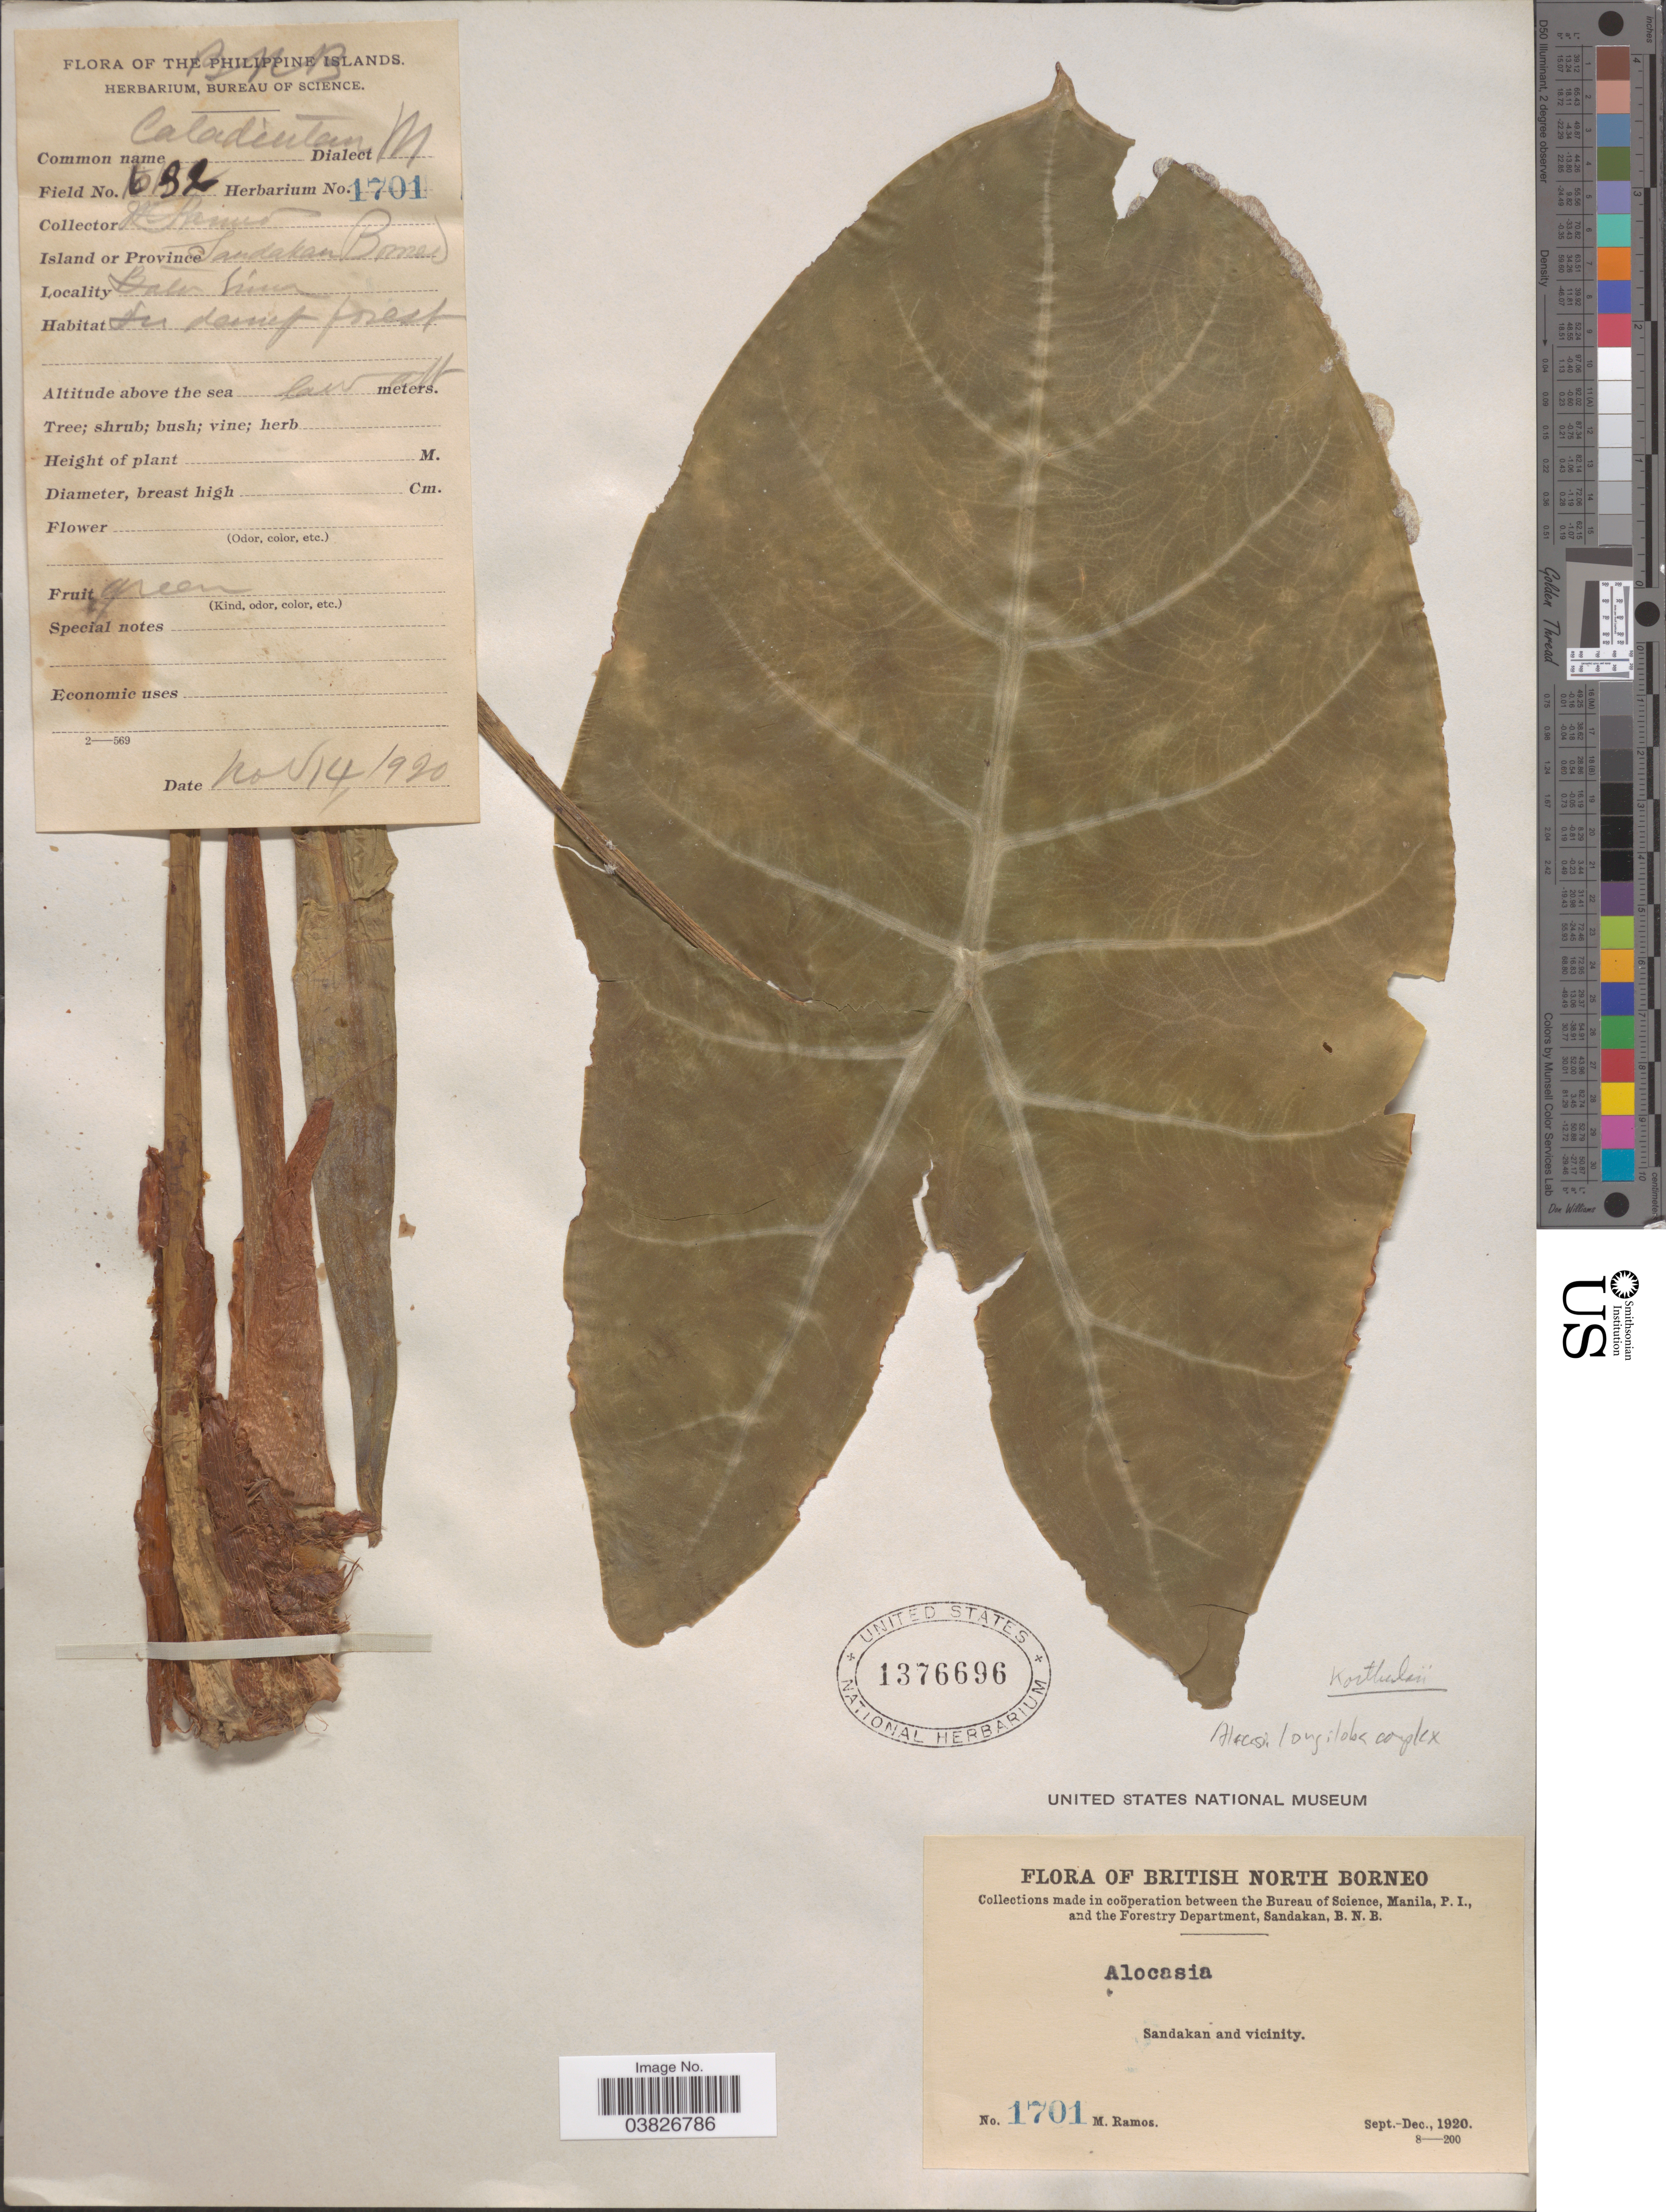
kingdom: Plantae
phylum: Tracheophyta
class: Liliopsida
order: Alismatales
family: Araceae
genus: Alocasia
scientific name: Alocasia korthalsii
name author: Schott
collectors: M. Ramos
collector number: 1701/632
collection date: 1920-11-14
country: Malaysia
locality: British North Borneo. Island or Province Sandakan (Borneo) and vicinity. Batin Sinea. [interpreted]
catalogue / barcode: US 1376696